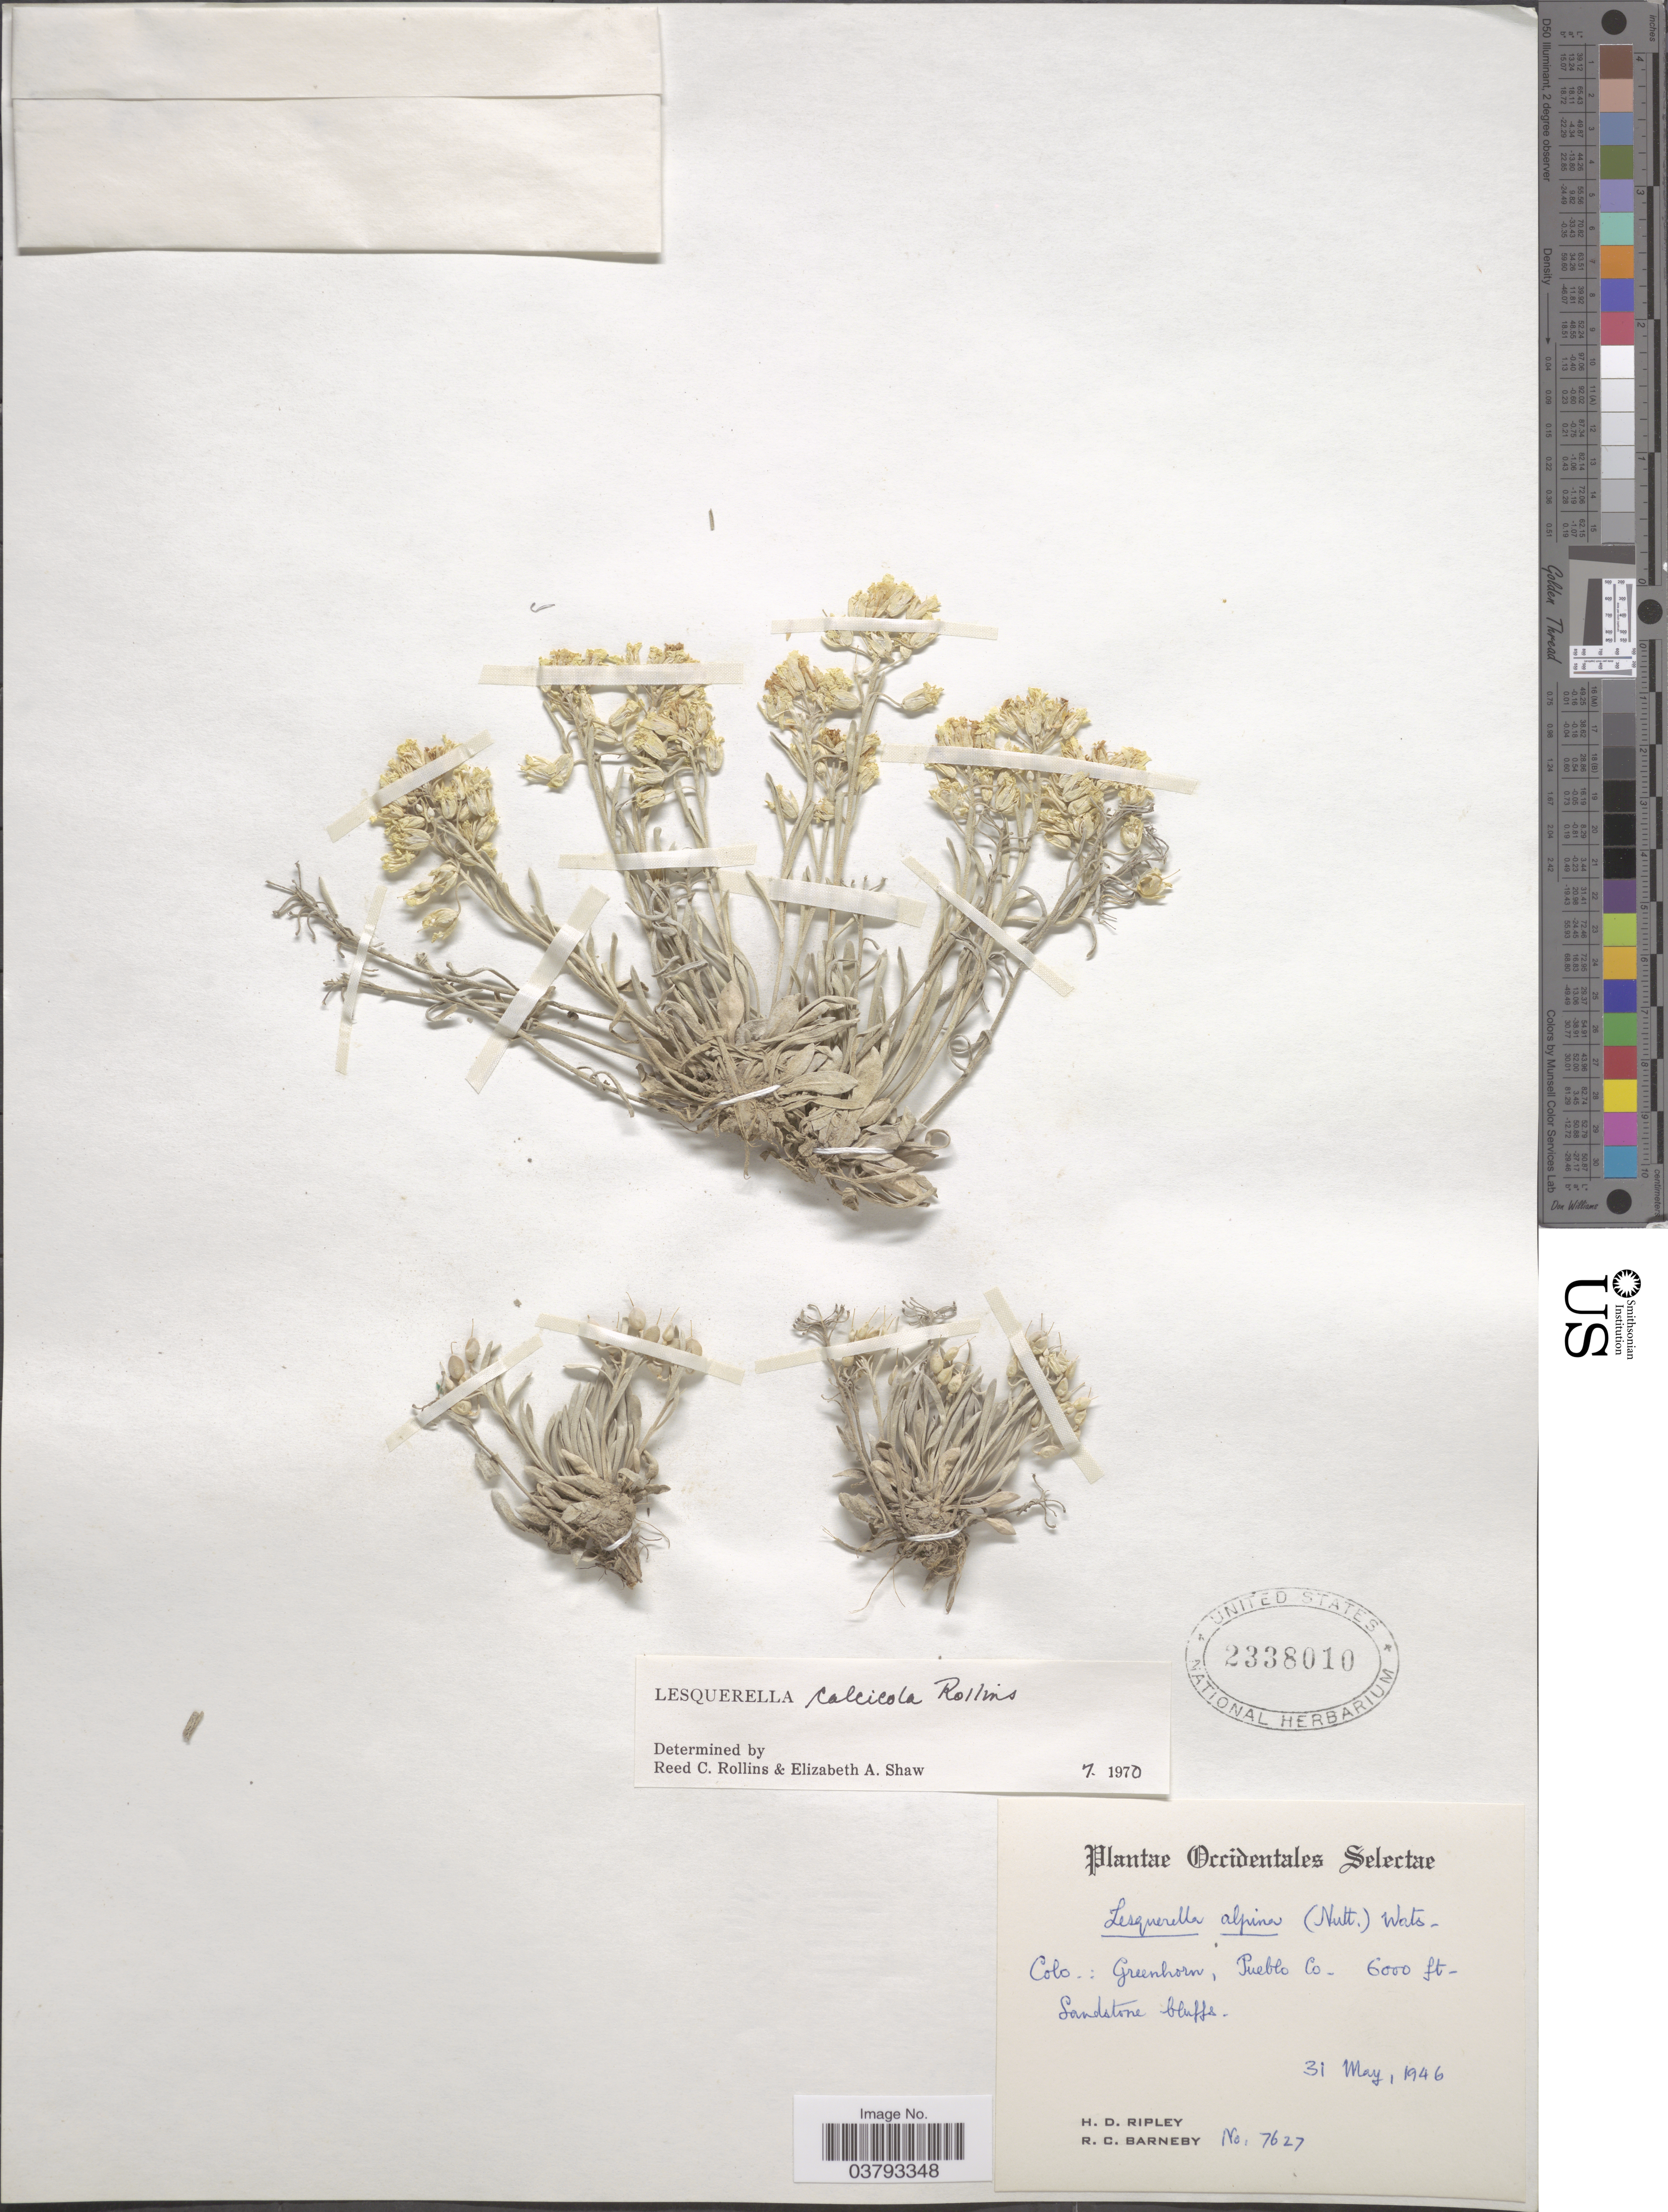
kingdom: Plantae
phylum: Tracheophyta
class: Magnoliopsida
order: Brassicales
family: Brassicaceae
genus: Lesquerella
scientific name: Lesquerella calcicola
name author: Rollins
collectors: H. Ripley & R. C. Barneby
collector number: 7627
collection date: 1946-05-31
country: United States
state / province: Colorado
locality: Occidentales Selectae. Greenhorn, Pueblo Co.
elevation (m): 1829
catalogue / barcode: US 2338010